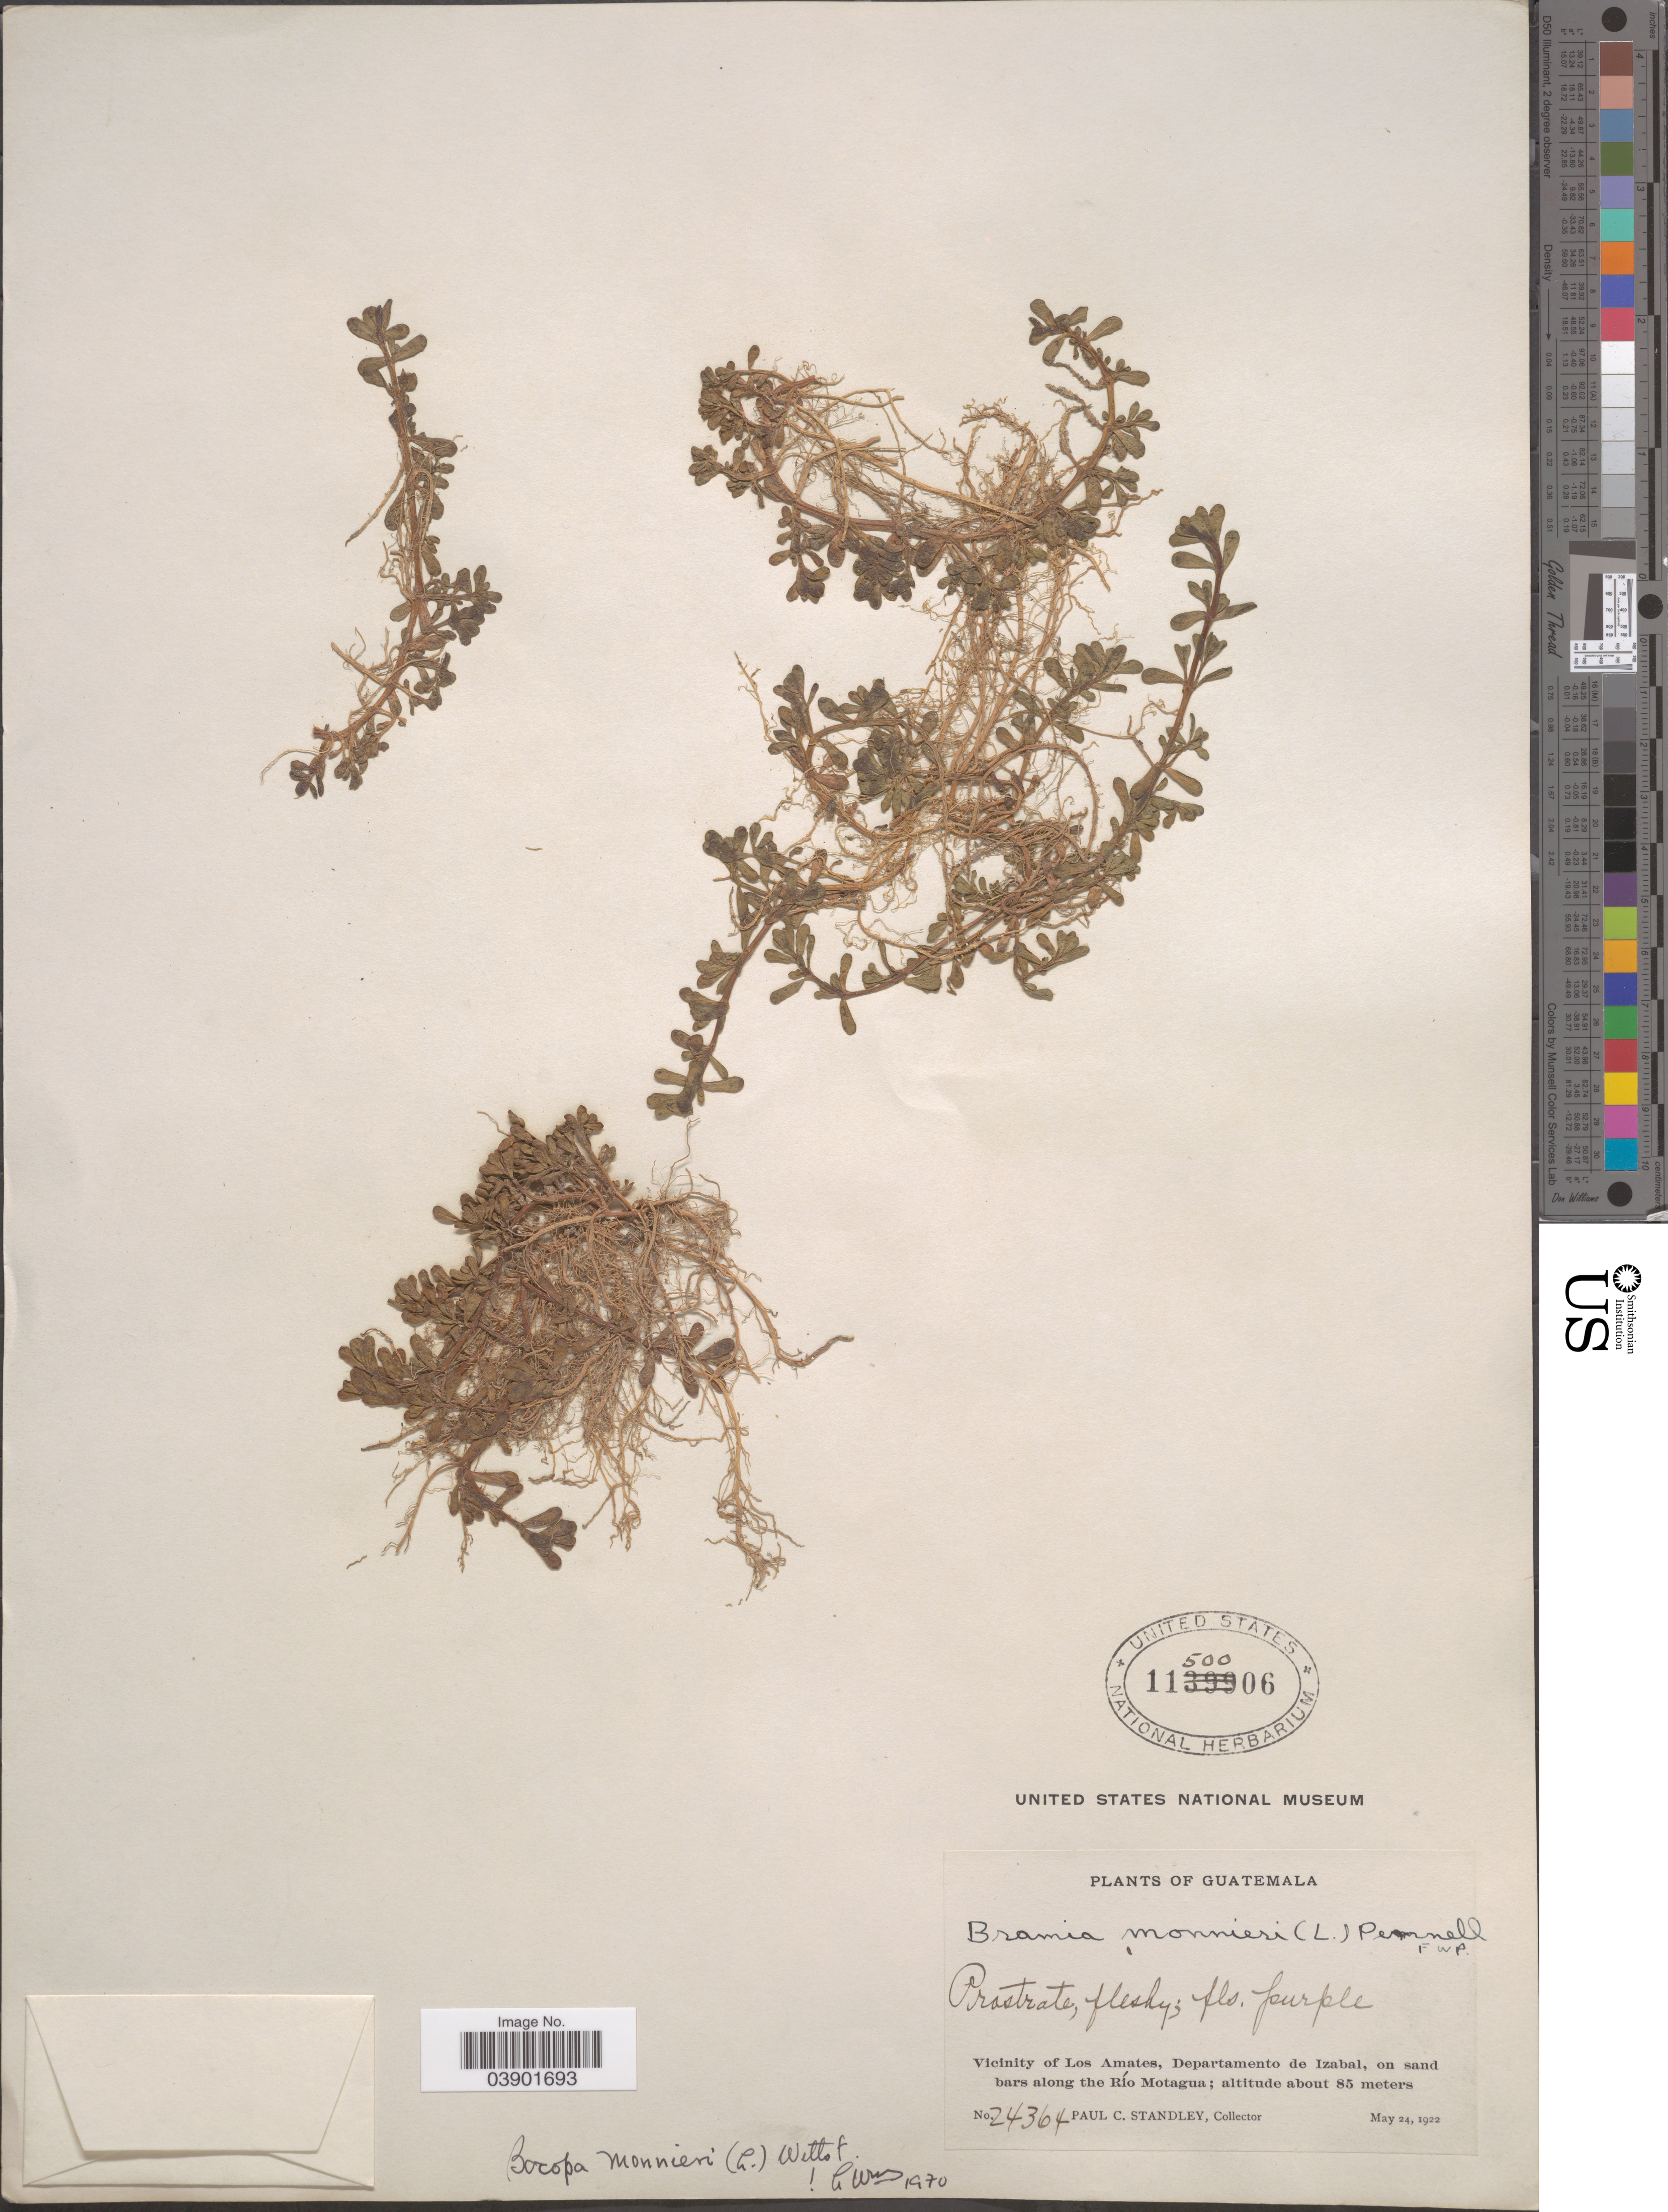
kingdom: Plantae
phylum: Tracheophyta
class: Magnoliopsida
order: Lamiales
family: Plantaginaceae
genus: Bacopa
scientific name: Bacopa monnieri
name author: (L.) Pennell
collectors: P. C. Standley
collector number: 24364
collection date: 1922-05-24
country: Guatemala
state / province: Izabal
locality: Vicinity of Los Amates, Departamento de Izabal, on sand bars along the Río Motagua.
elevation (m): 85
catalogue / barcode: US 1150006